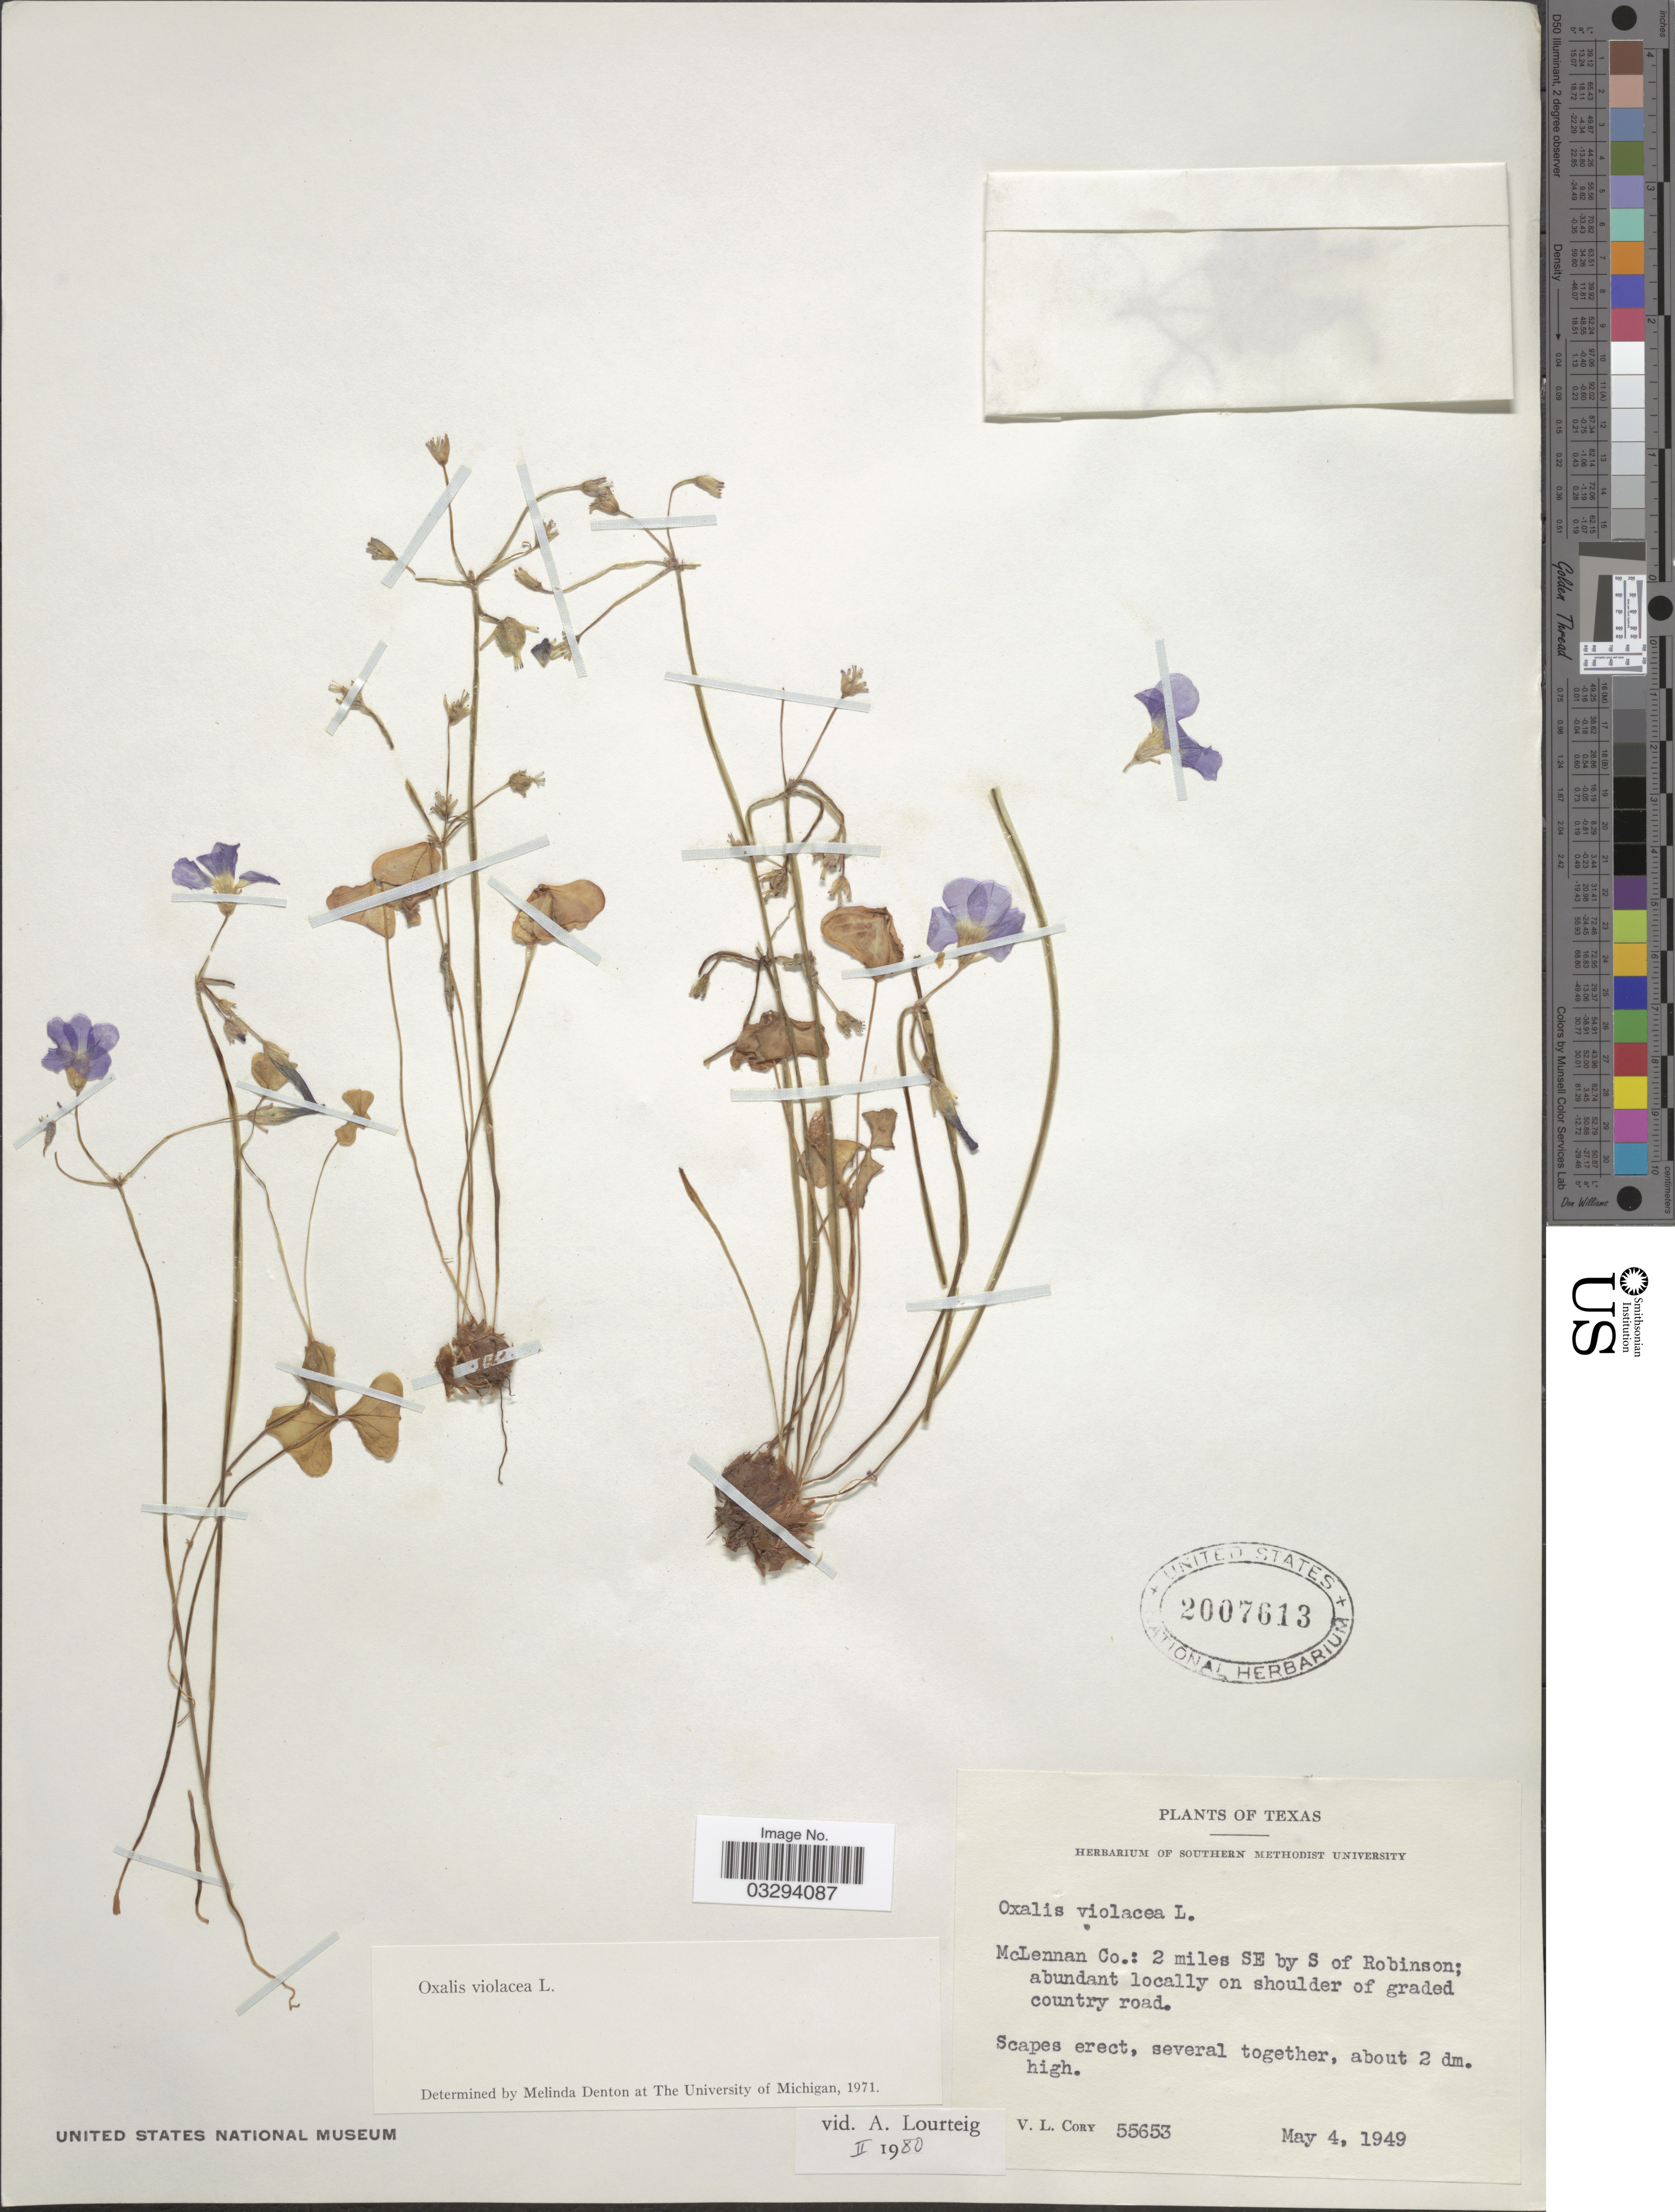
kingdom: Plantae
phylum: Tracheophyta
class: Magnoliopsida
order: Oxalidales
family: Oxalidaceae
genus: Oxalis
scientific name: Oxalis violacea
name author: L.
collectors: V. Cory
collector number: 55653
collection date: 1949-05-04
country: United States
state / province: Texas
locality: McLennan Co.: 2 miles SE by S of Robinson.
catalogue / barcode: US 2007613